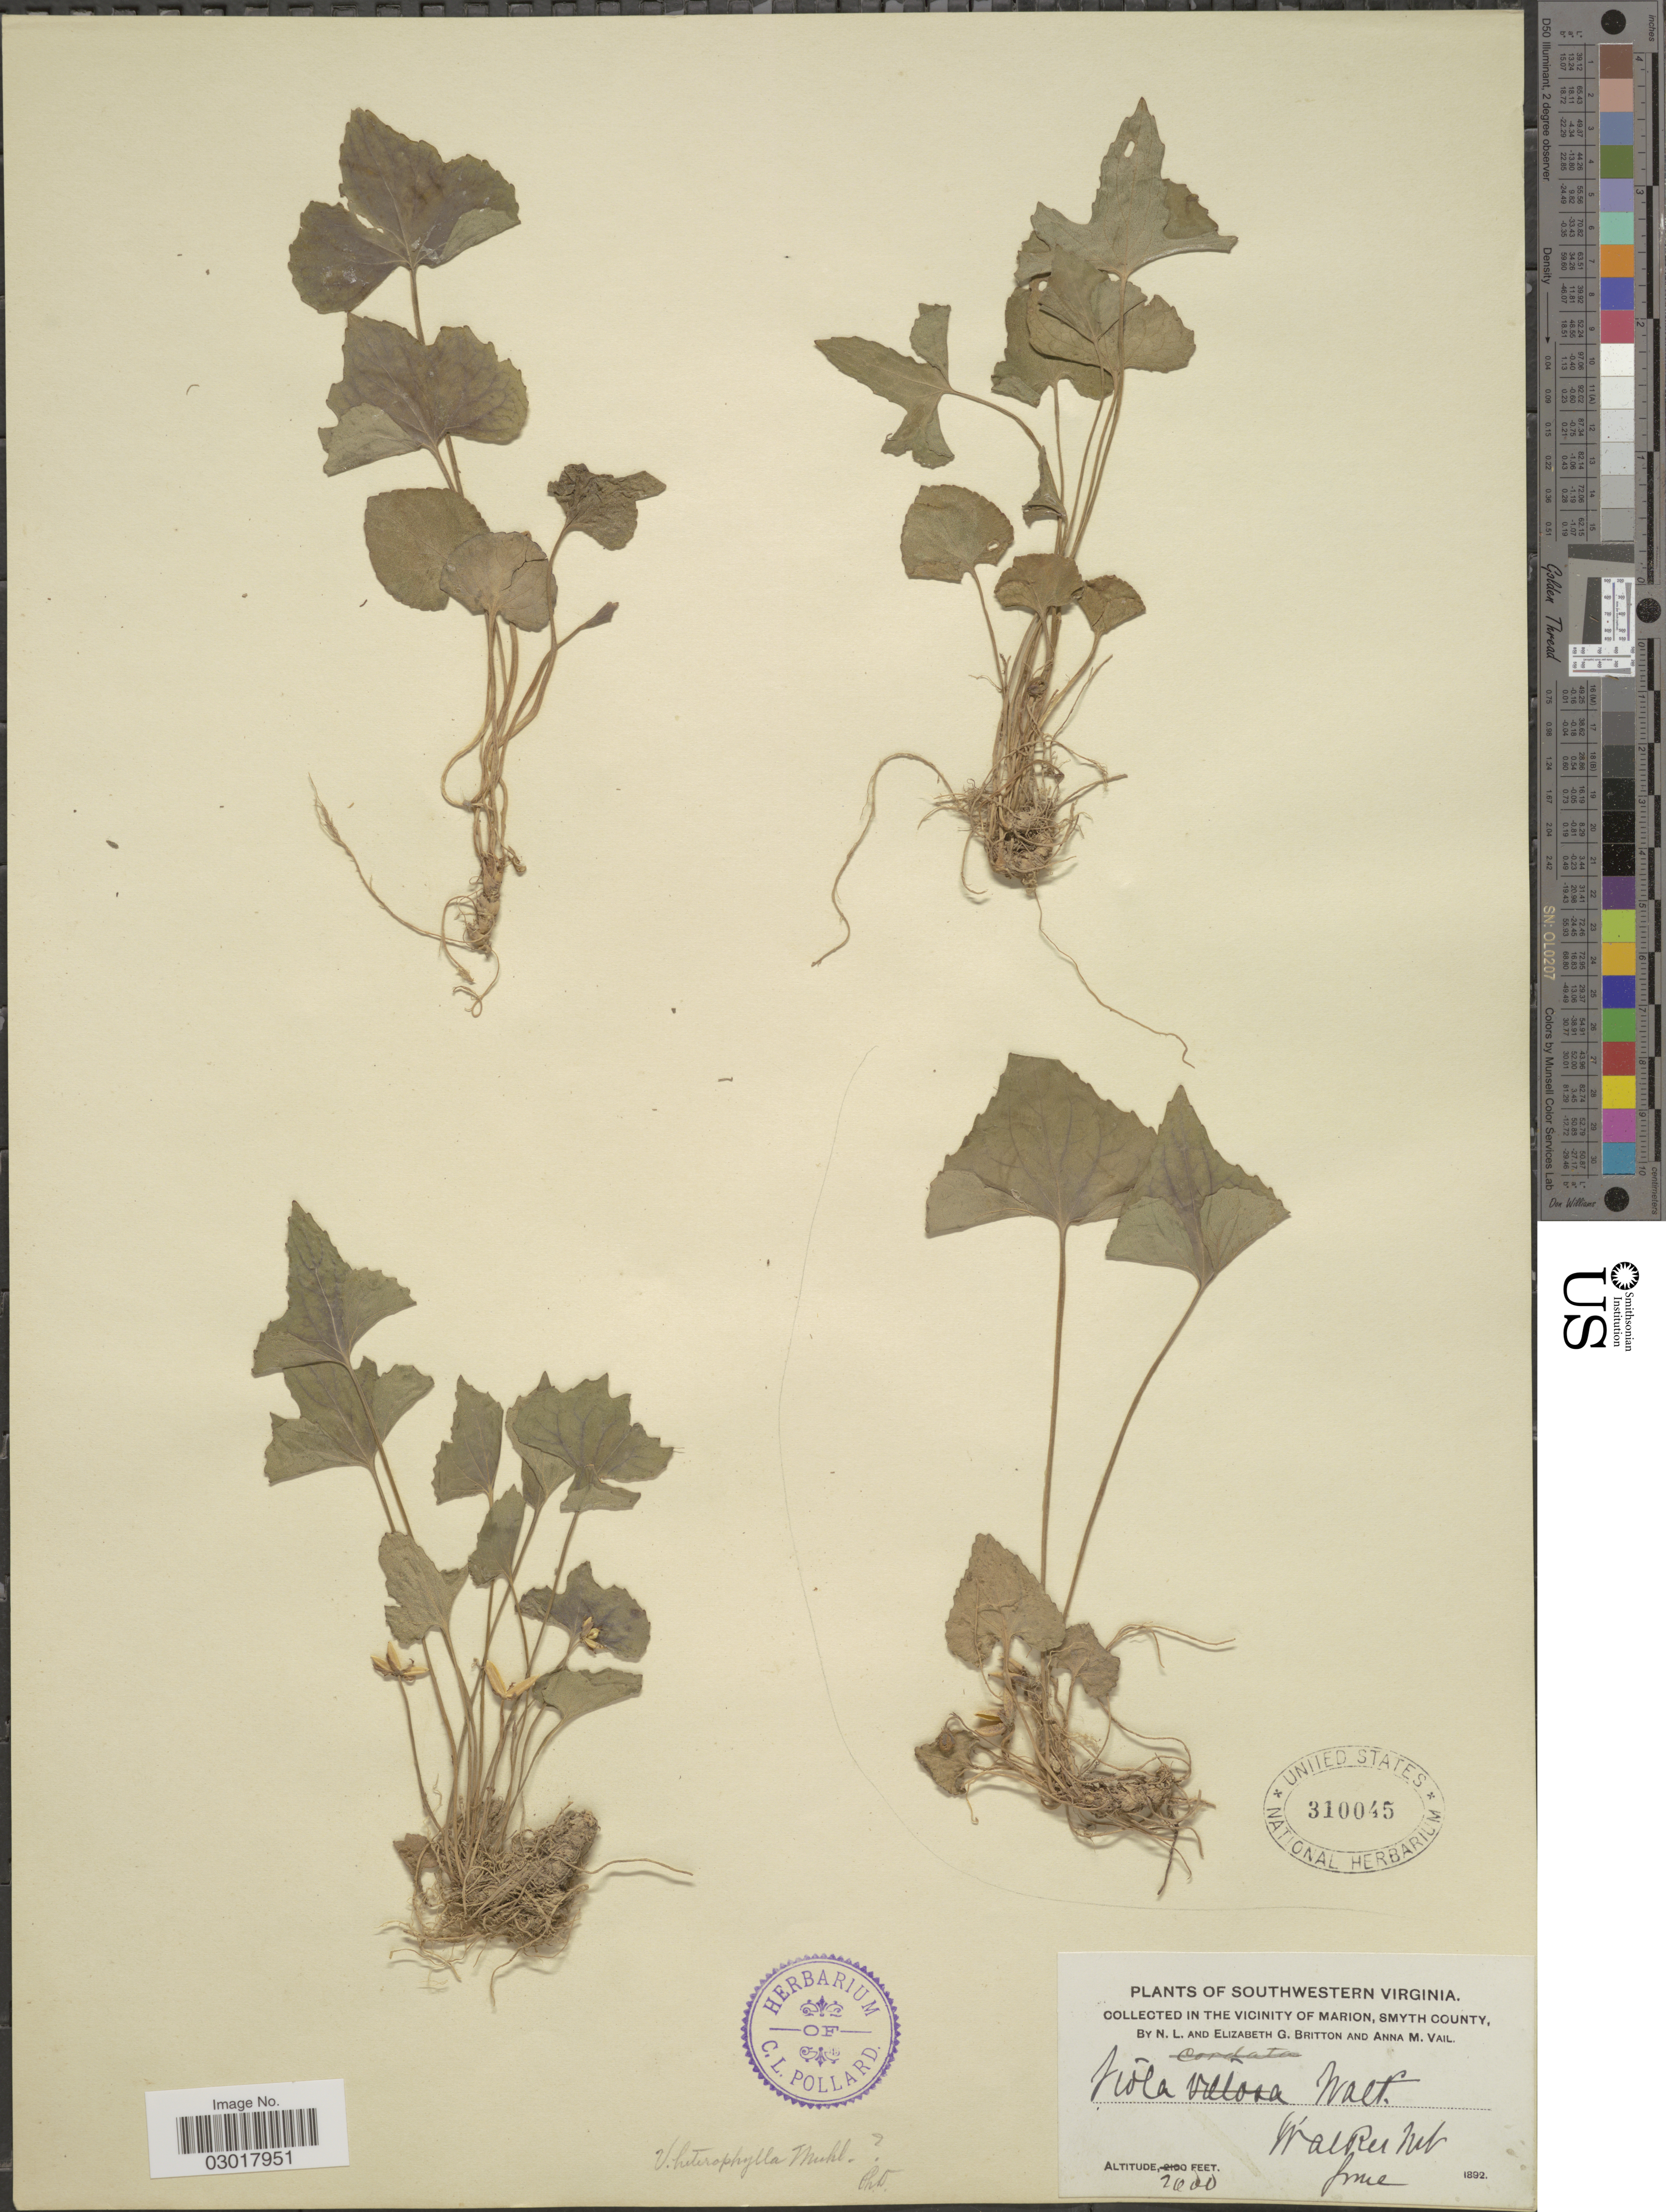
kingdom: Plantae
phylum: Tracheophyta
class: Magnoliopsida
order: Malpighiales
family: Violaceae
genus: Viola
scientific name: Viola villosa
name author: Walter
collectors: N. Britton, E. G. Britton & A. Vail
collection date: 1892-06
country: United States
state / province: Virginia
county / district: Smyth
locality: Southwestern Virginia. In the vicinity of Marion, Smyth County. Walker Mt.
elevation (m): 610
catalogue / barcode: US 310045